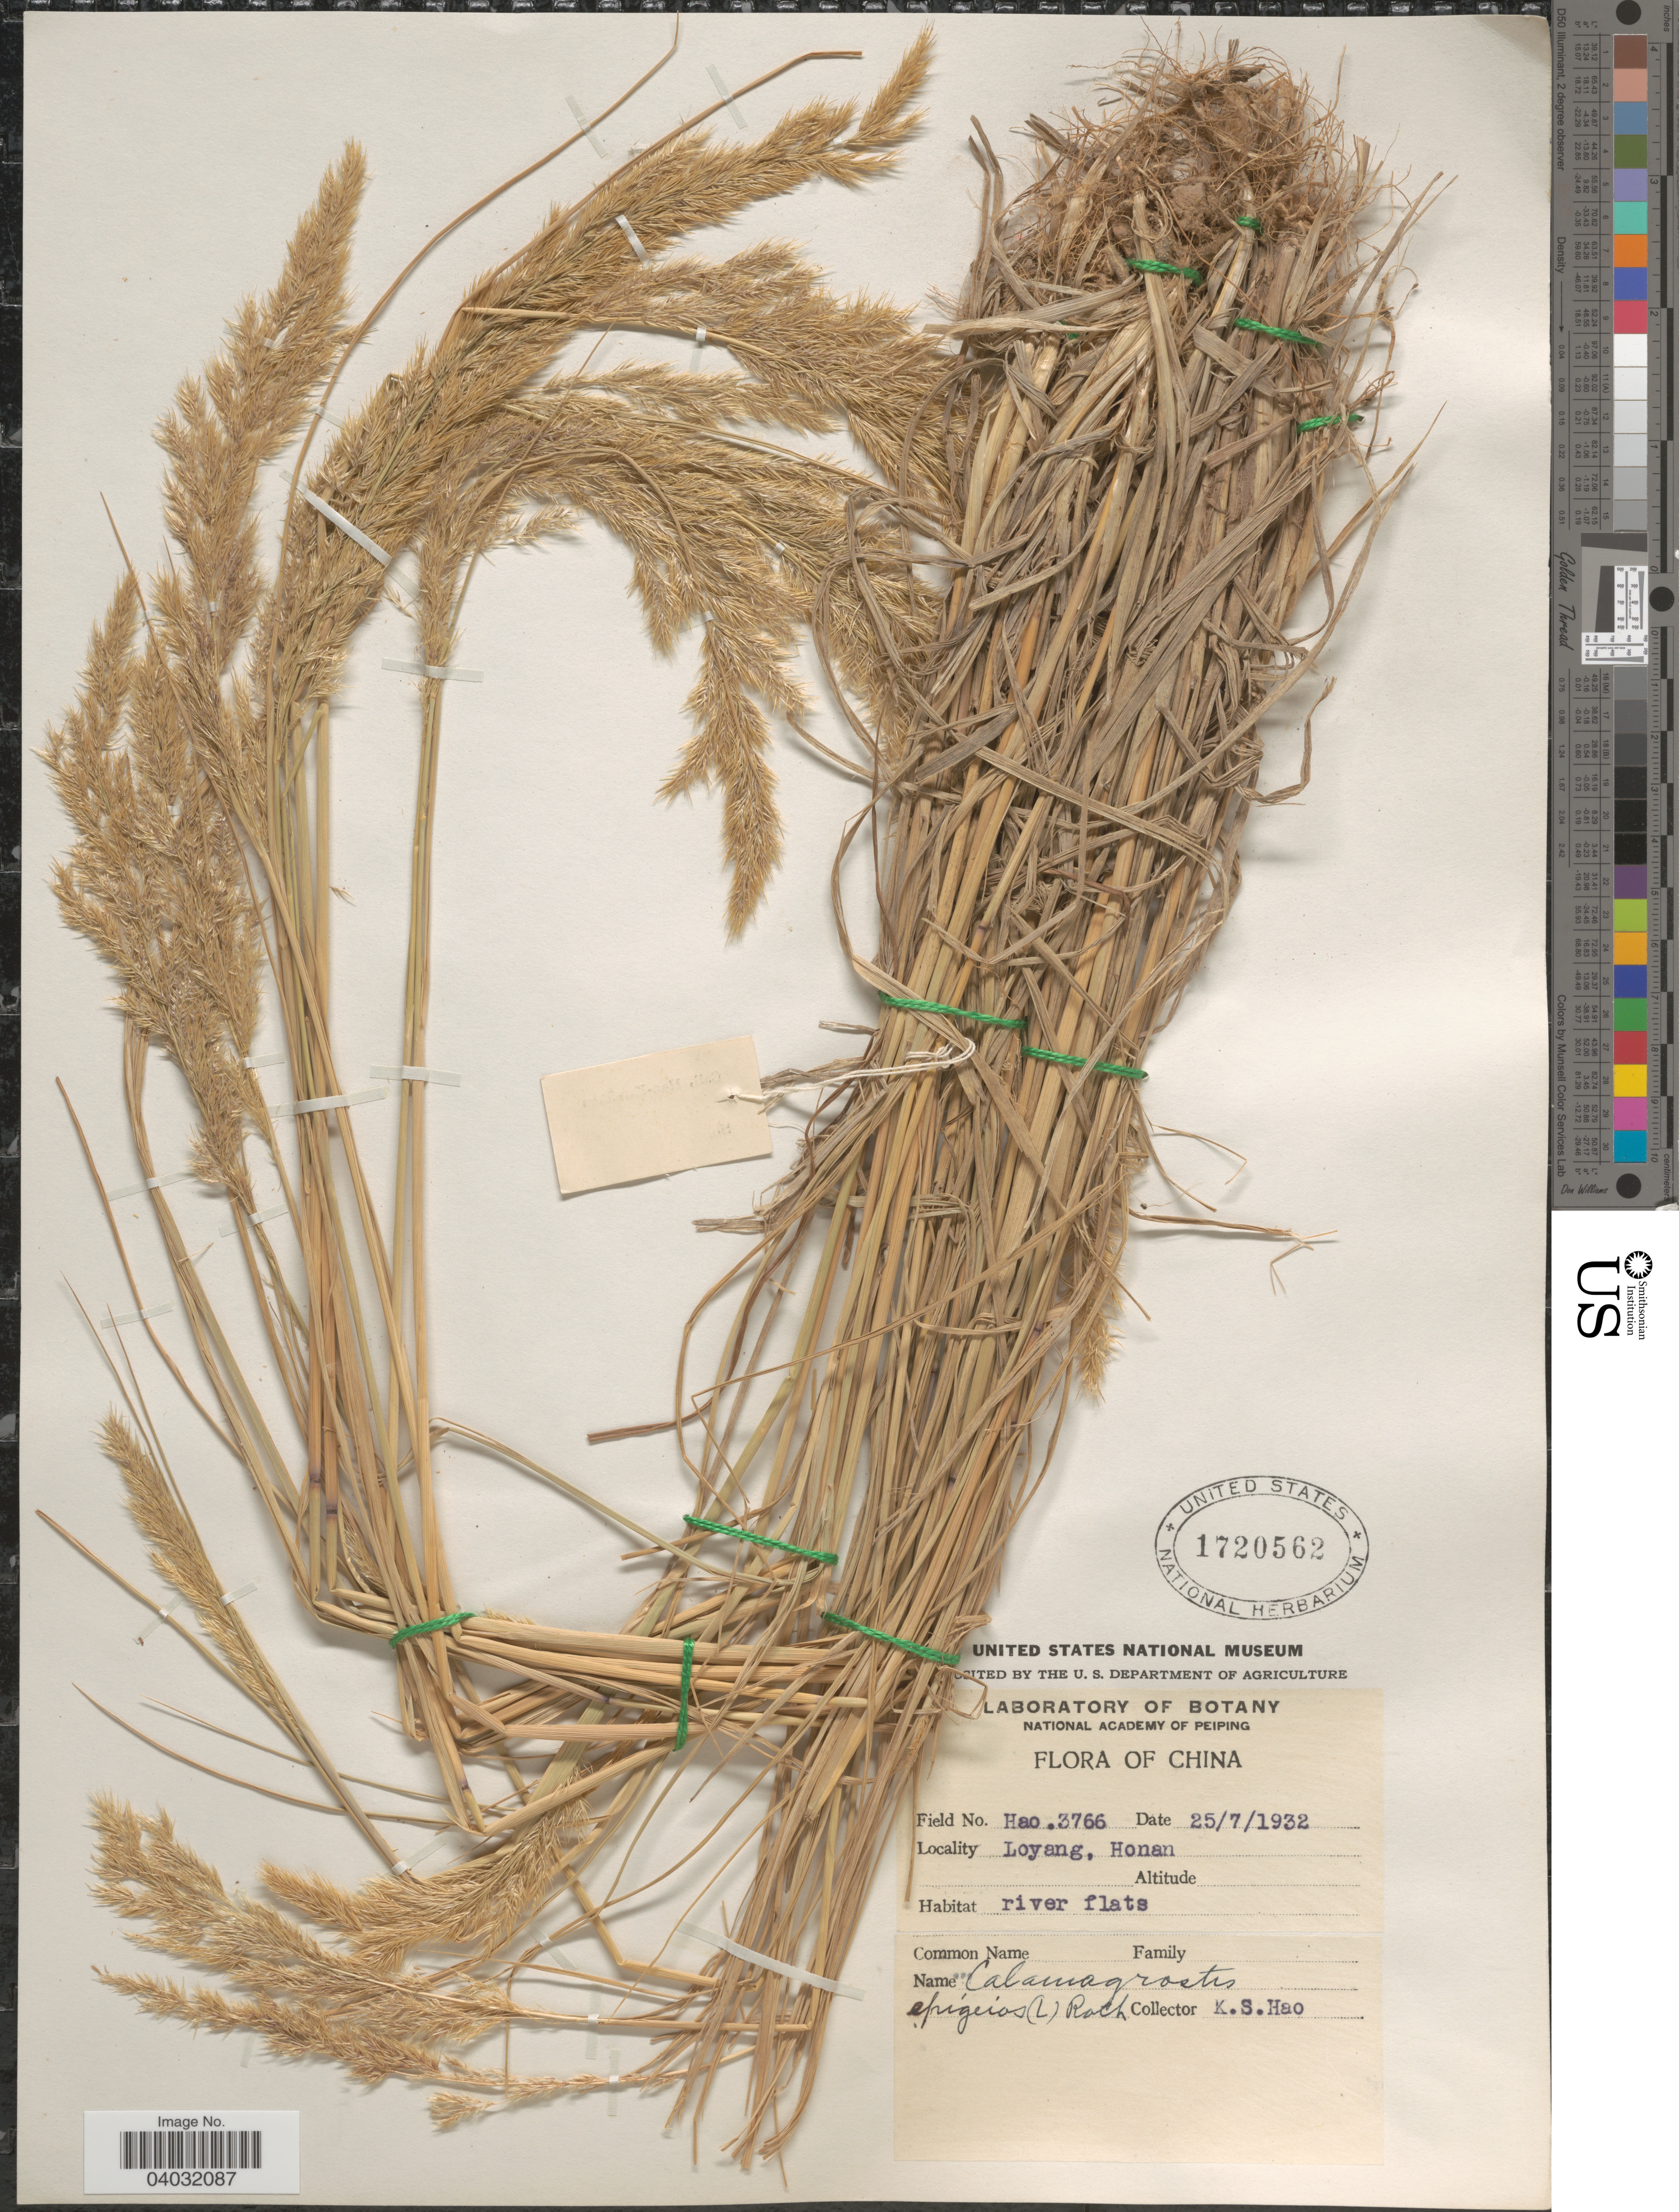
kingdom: Plantae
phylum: Tracheophyta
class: Liliopsida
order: Poales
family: Poaceae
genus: Calamagrostis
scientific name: Calamagrostis epigeios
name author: (L.) Roth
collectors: K. S. Hao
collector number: Hao.3766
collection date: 1932-07-25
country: China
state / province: Henan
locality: Loyang, Honan.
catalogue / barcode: US 1720562